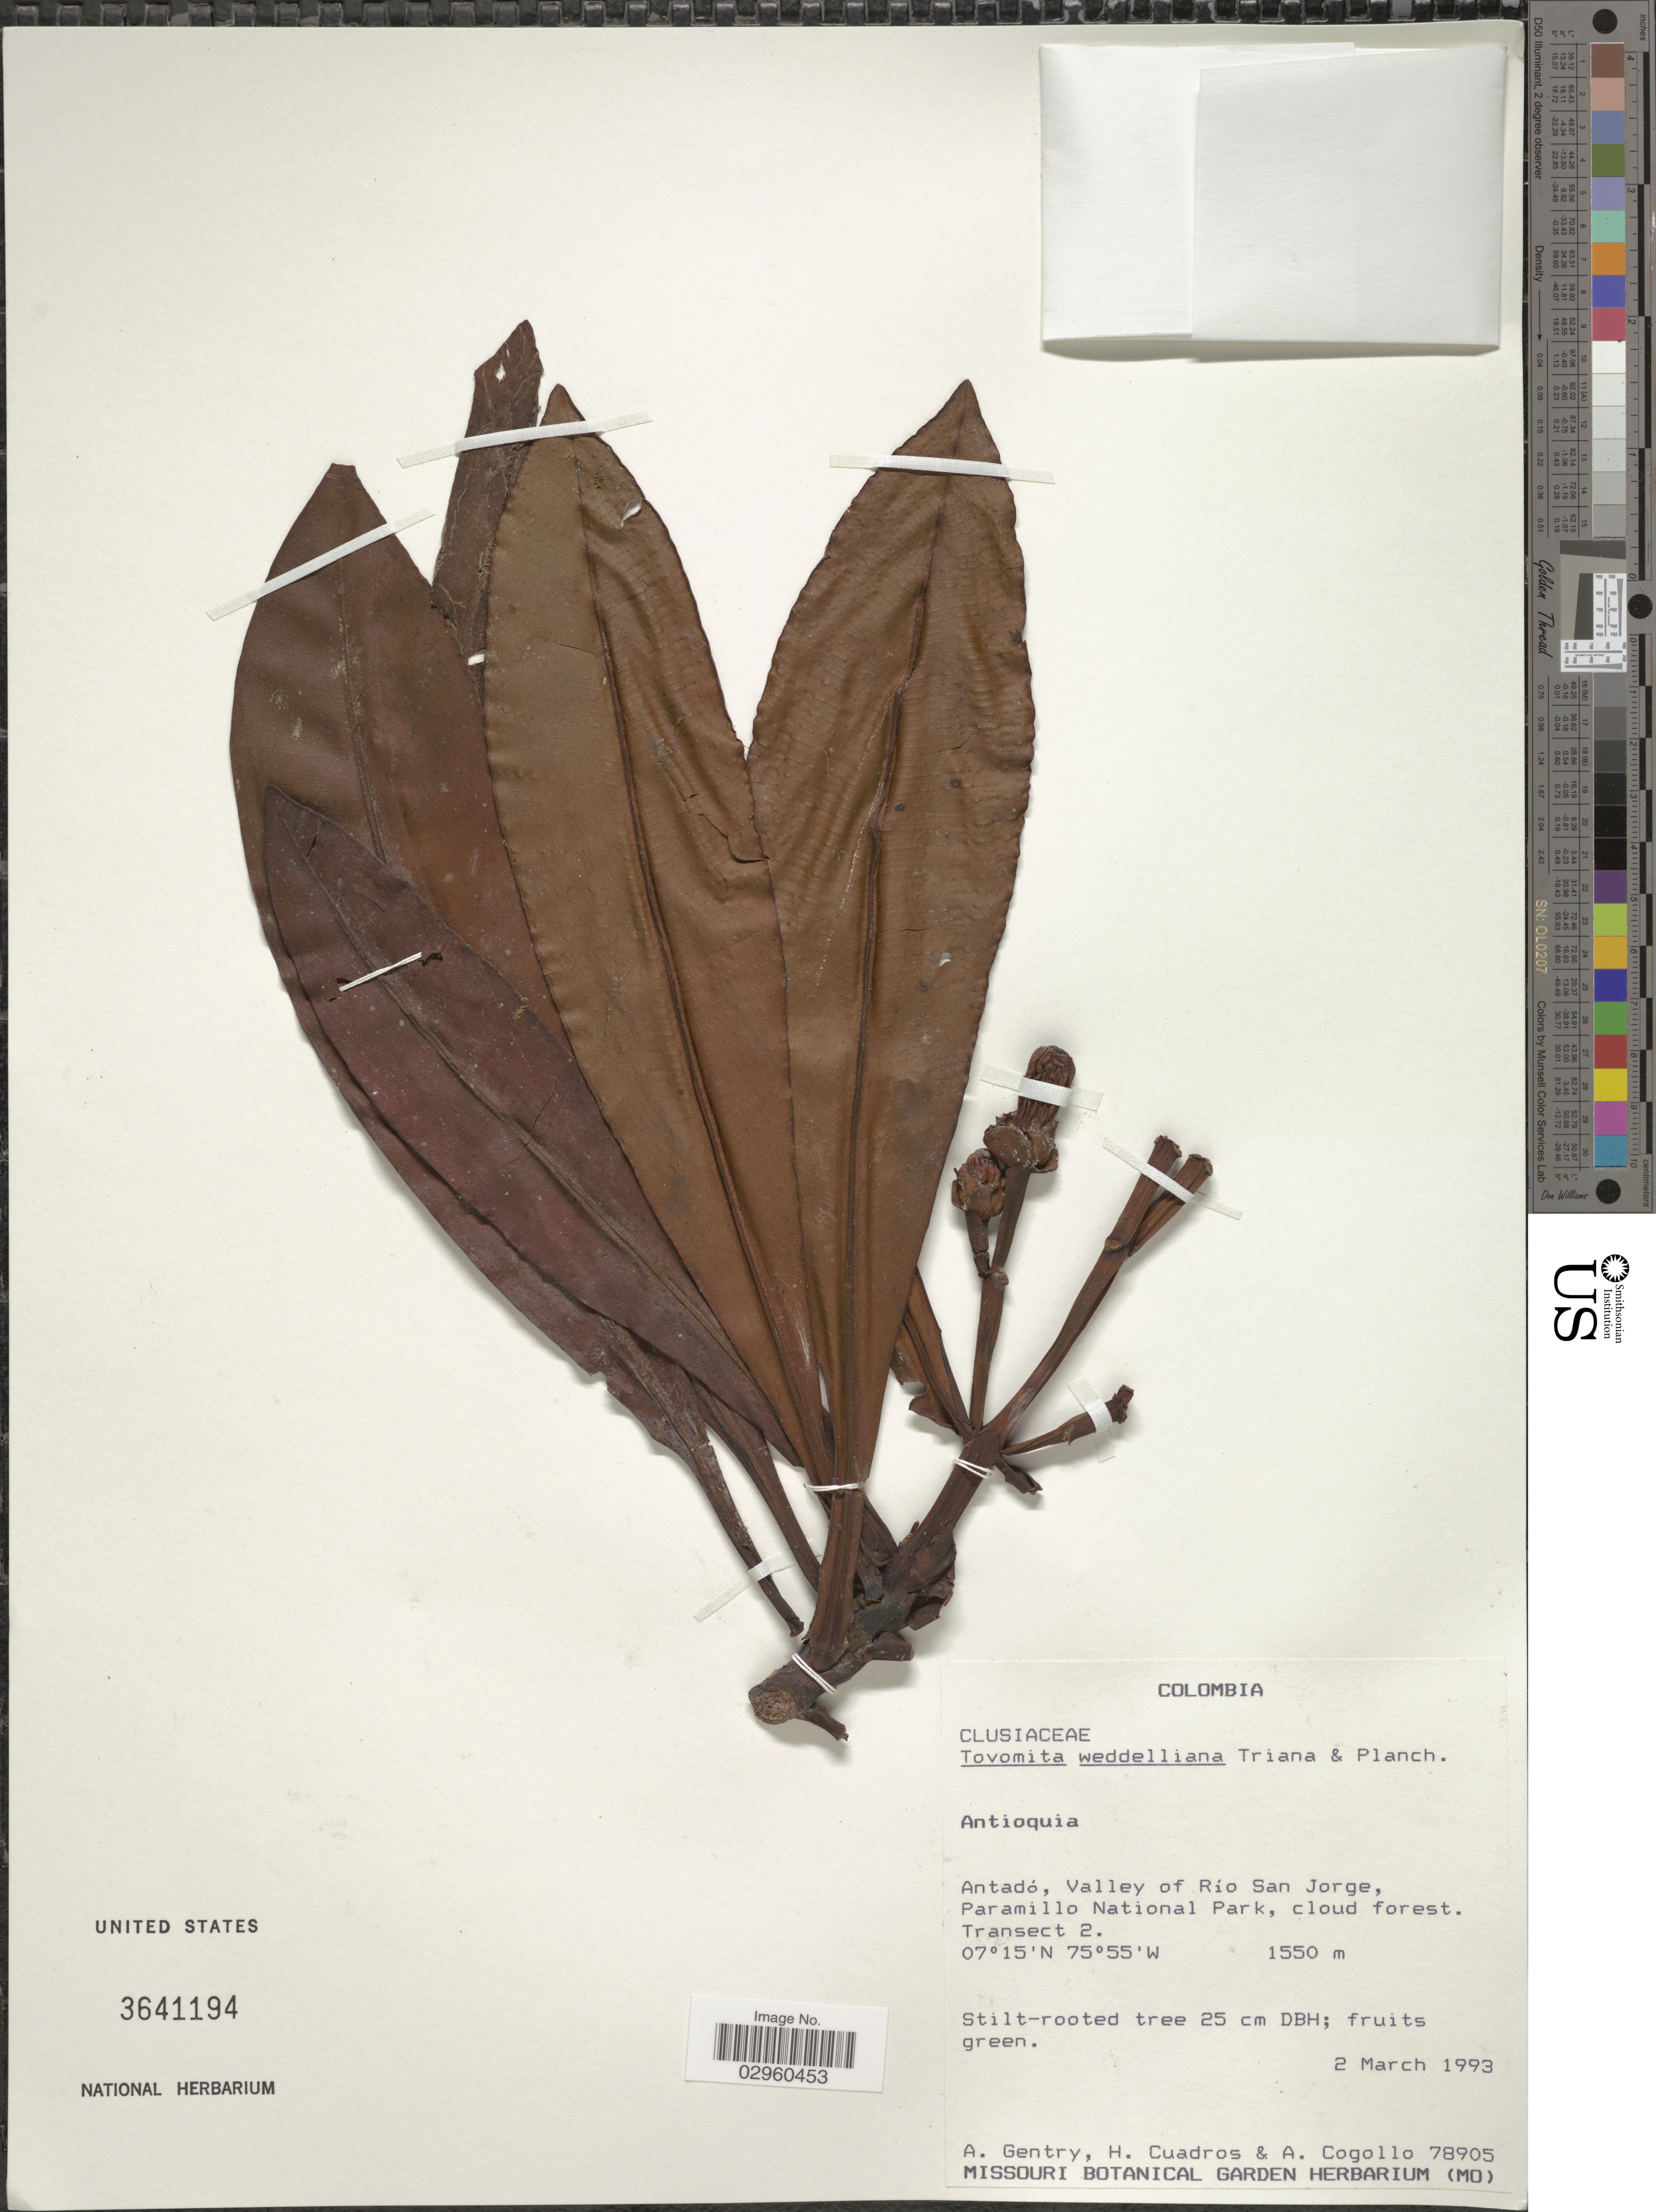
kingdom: Plantae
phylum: Tracheophyta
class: Magnoliopsida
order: Malpighiales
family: Clusiaceae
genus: Arawakia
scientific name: Arawakia weddelliana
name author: (Planch. & Triana) L. Marinho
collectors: A. H. Gentry, H. Cuadros & A. Cogollo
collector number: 78905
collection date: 1993-03-02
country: Colombia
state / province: Antioquia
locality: Antadó, Valley of Río San Jorge, Paramillo National Park. Transect 2.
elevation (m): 1550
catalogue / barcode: US 3641194